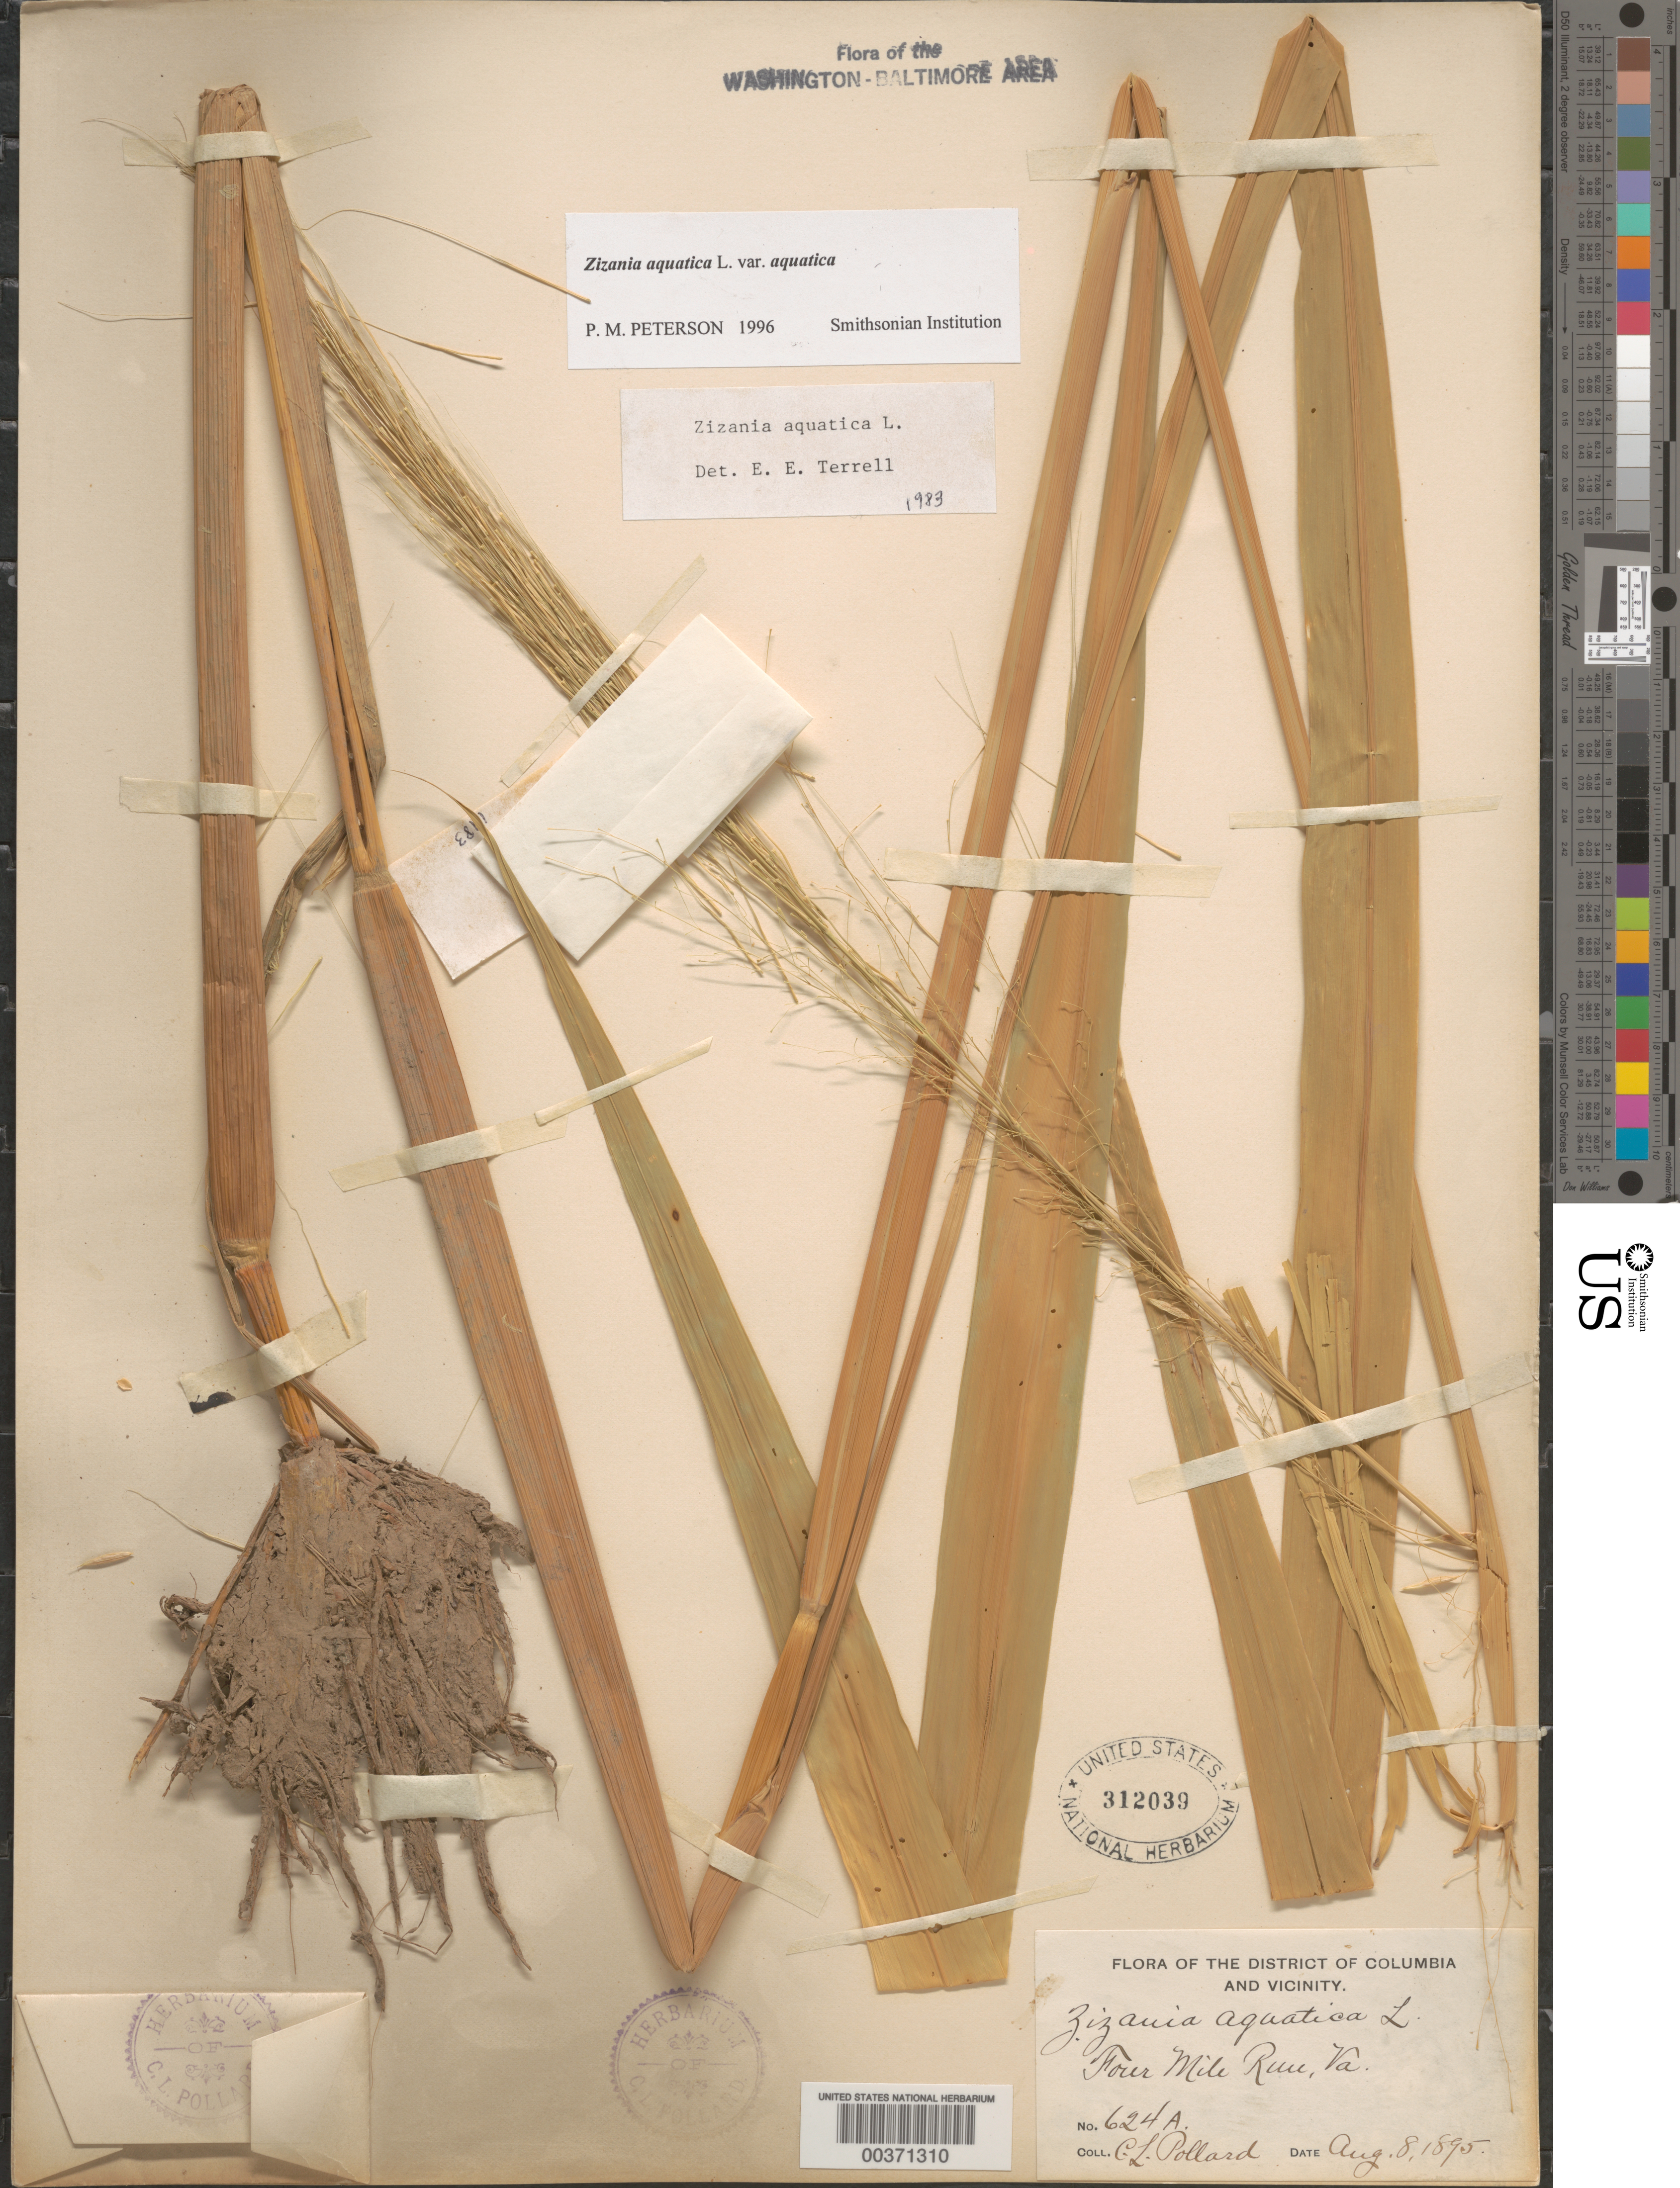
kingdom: Plantae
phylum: Tracheophyta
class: Liliopsida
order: Poales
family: Poaceae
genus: Zizania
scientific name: Zizania aquatica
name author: L.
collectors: C. L. Pollard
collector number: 624A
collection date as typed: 08 Aug 1895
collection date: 1895-08-08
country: United States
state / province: Virginia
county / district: Arlington / Fairfax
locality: Four Mile Run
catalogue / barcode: US 312039